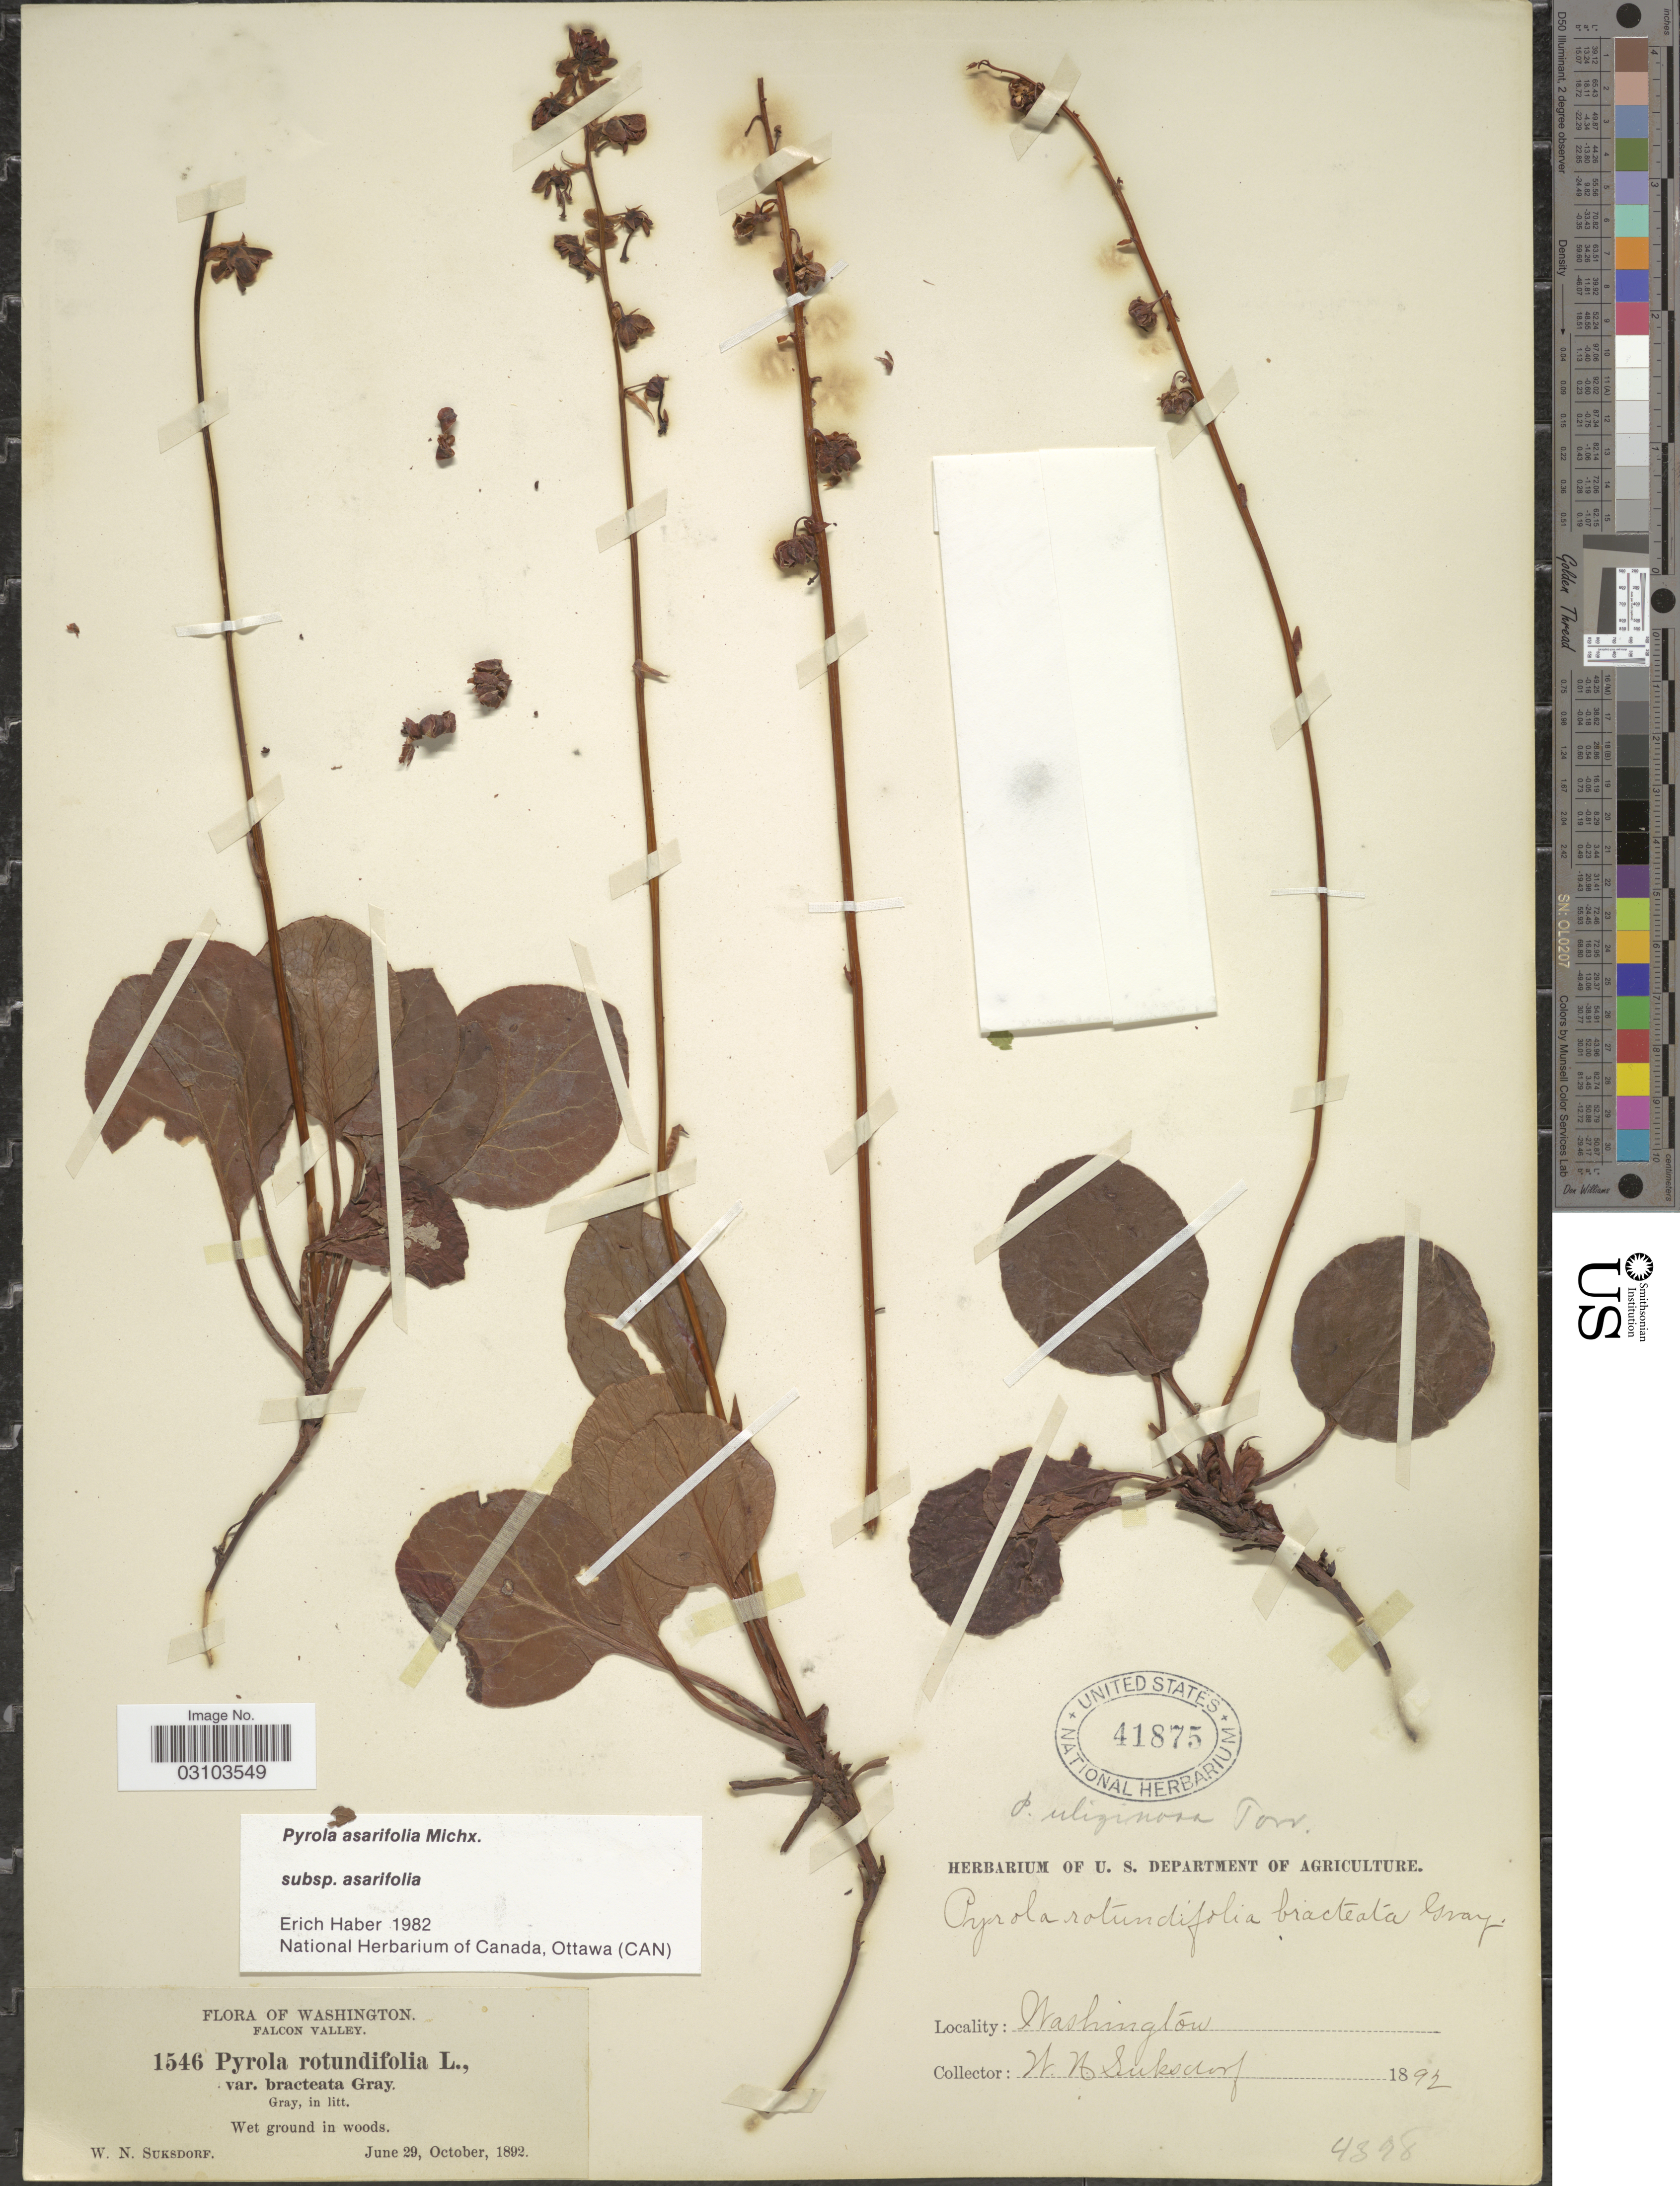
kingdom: Plantae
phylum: Tracheophyta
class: Magnoliopsida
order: Ericales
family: Ericaceae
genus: Pyrola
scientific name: Pyrola asarifolia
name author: Michx.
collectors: W. N. Suksdorf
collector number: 1546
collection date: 1892-06-29/1892-10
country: United States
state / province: Washington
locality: Falcon Valley.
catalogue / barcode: US 41875